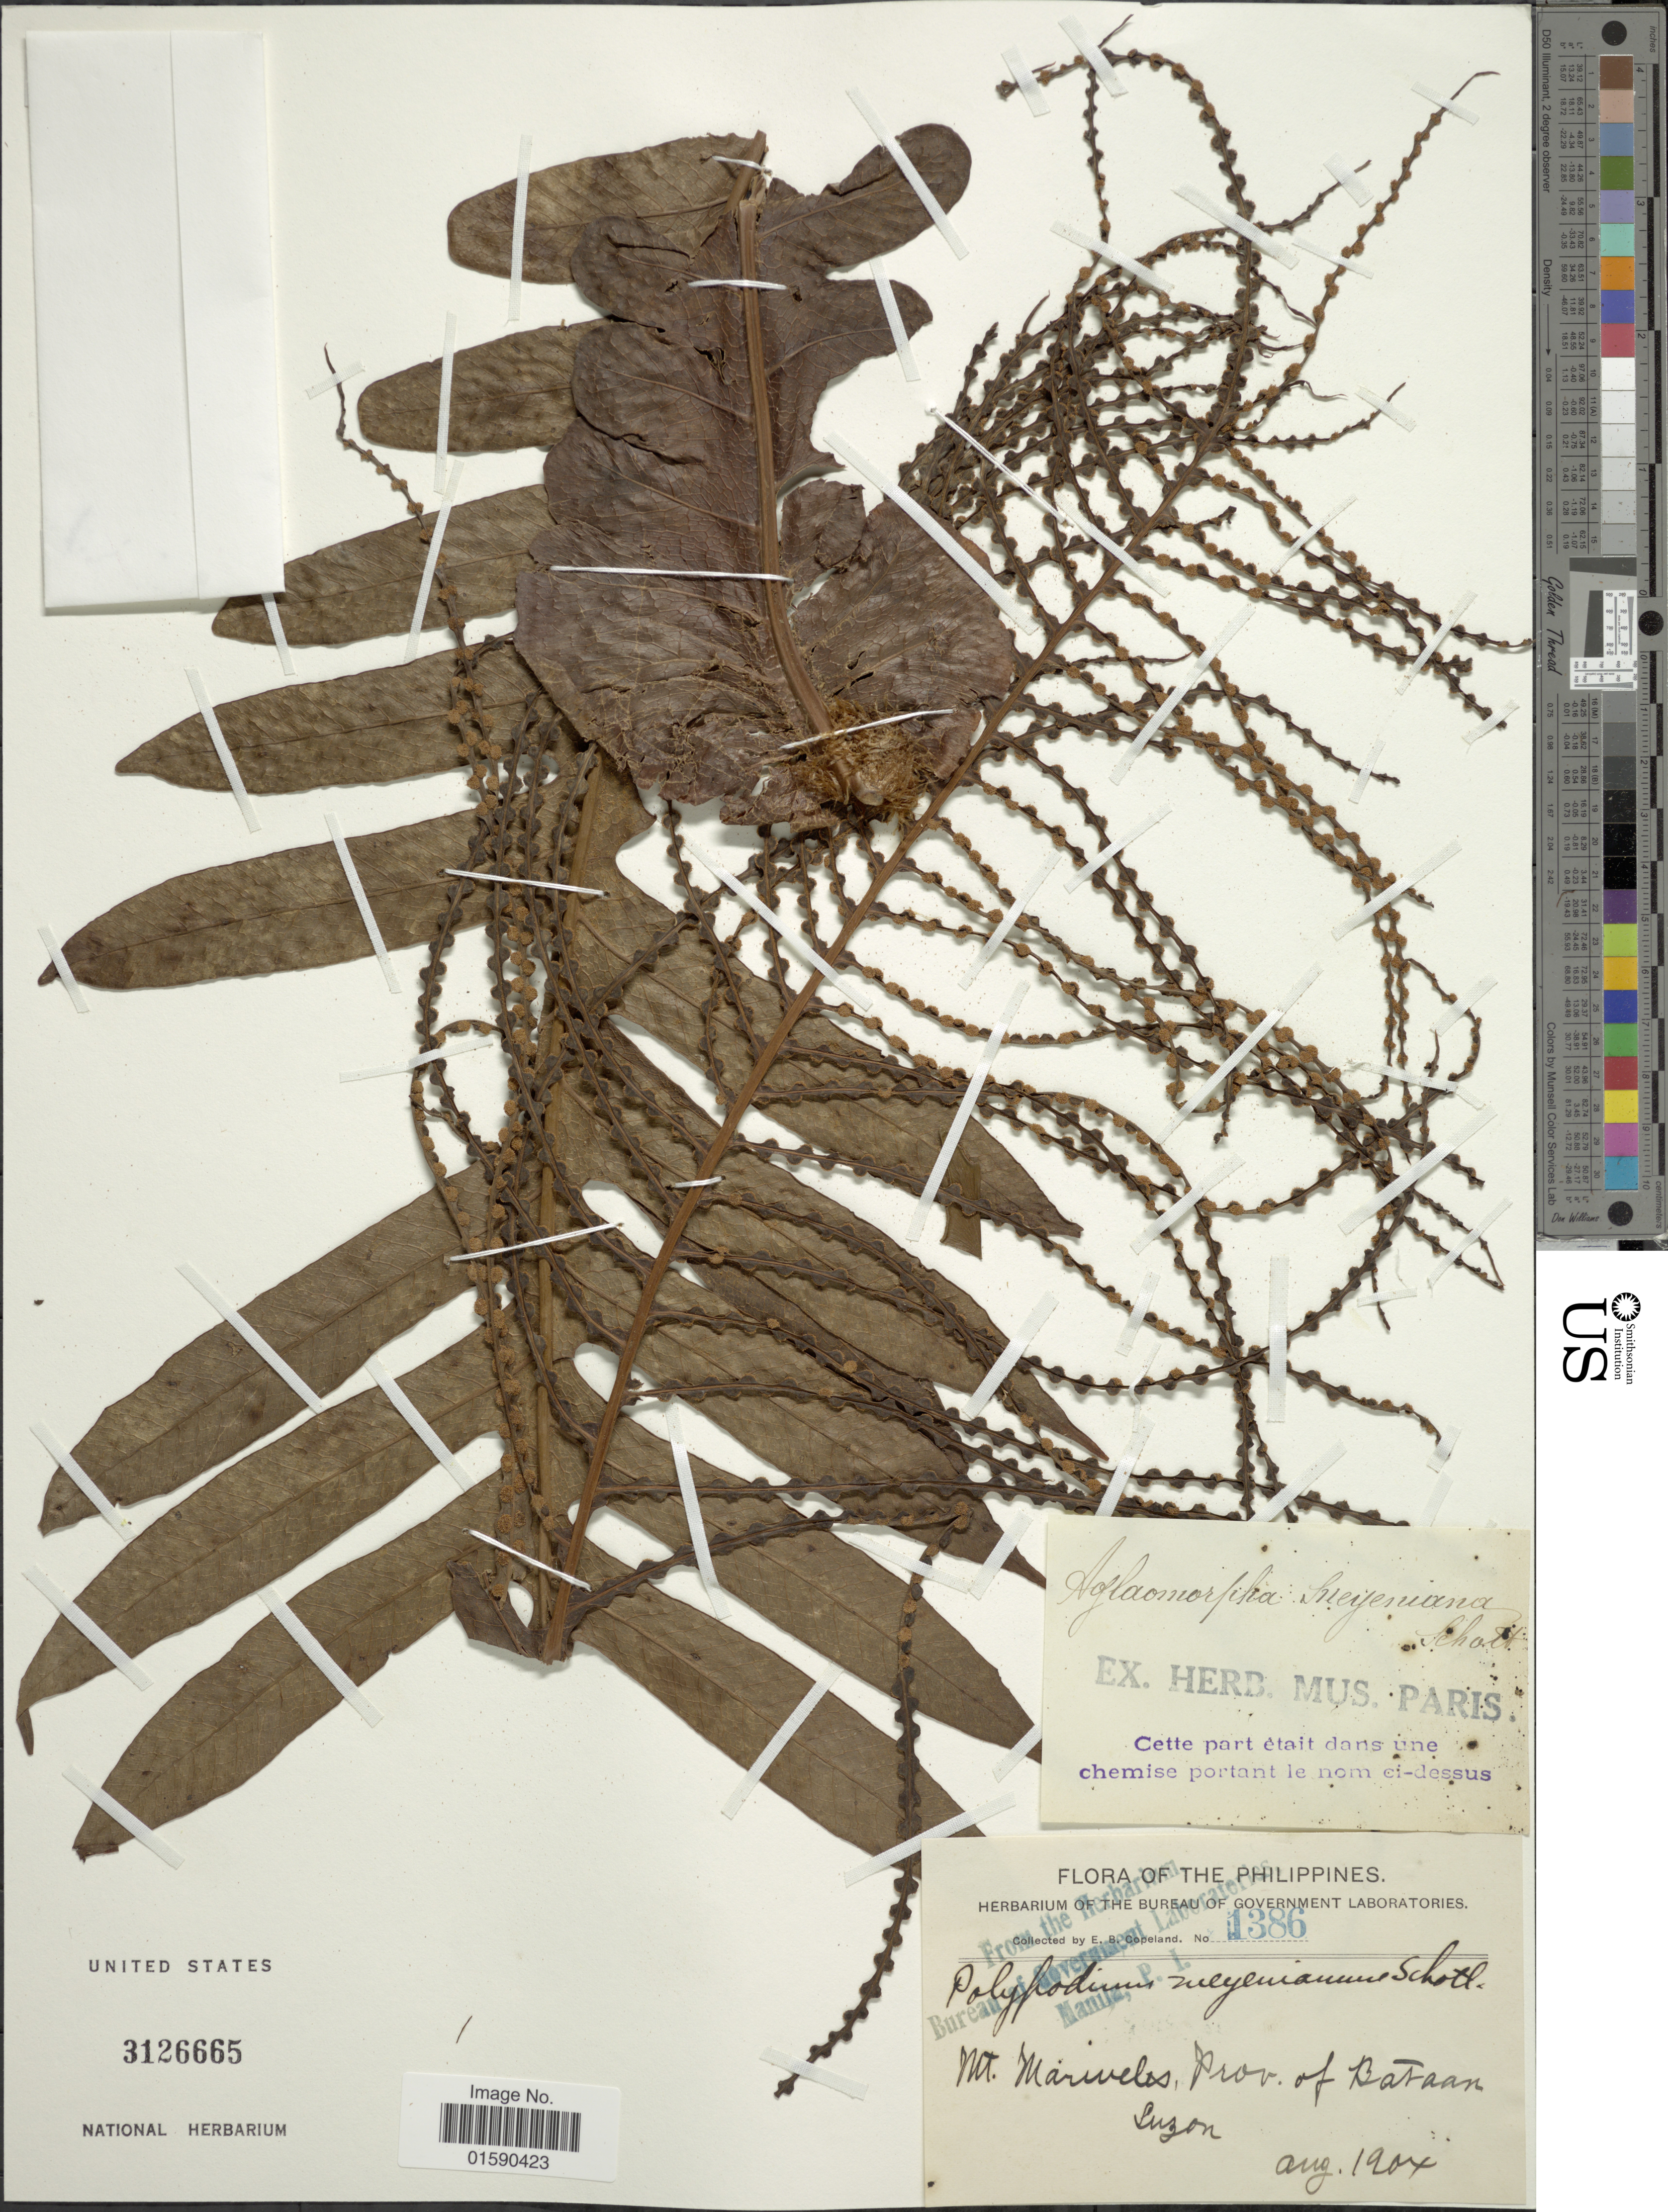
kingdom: Plantae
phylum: Tracheophyta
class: Polypodiopsida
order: Polypodiales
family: Polypodiaceae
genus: Aglaomorpha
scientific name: Aglaomorpha meyeniana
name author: Schott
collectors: E. B. Copeland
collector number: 1386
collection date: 1904-08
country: Philippines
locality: Mt. Mariveles, Prov. of Bataan, Luzon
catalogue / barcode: US 3126665